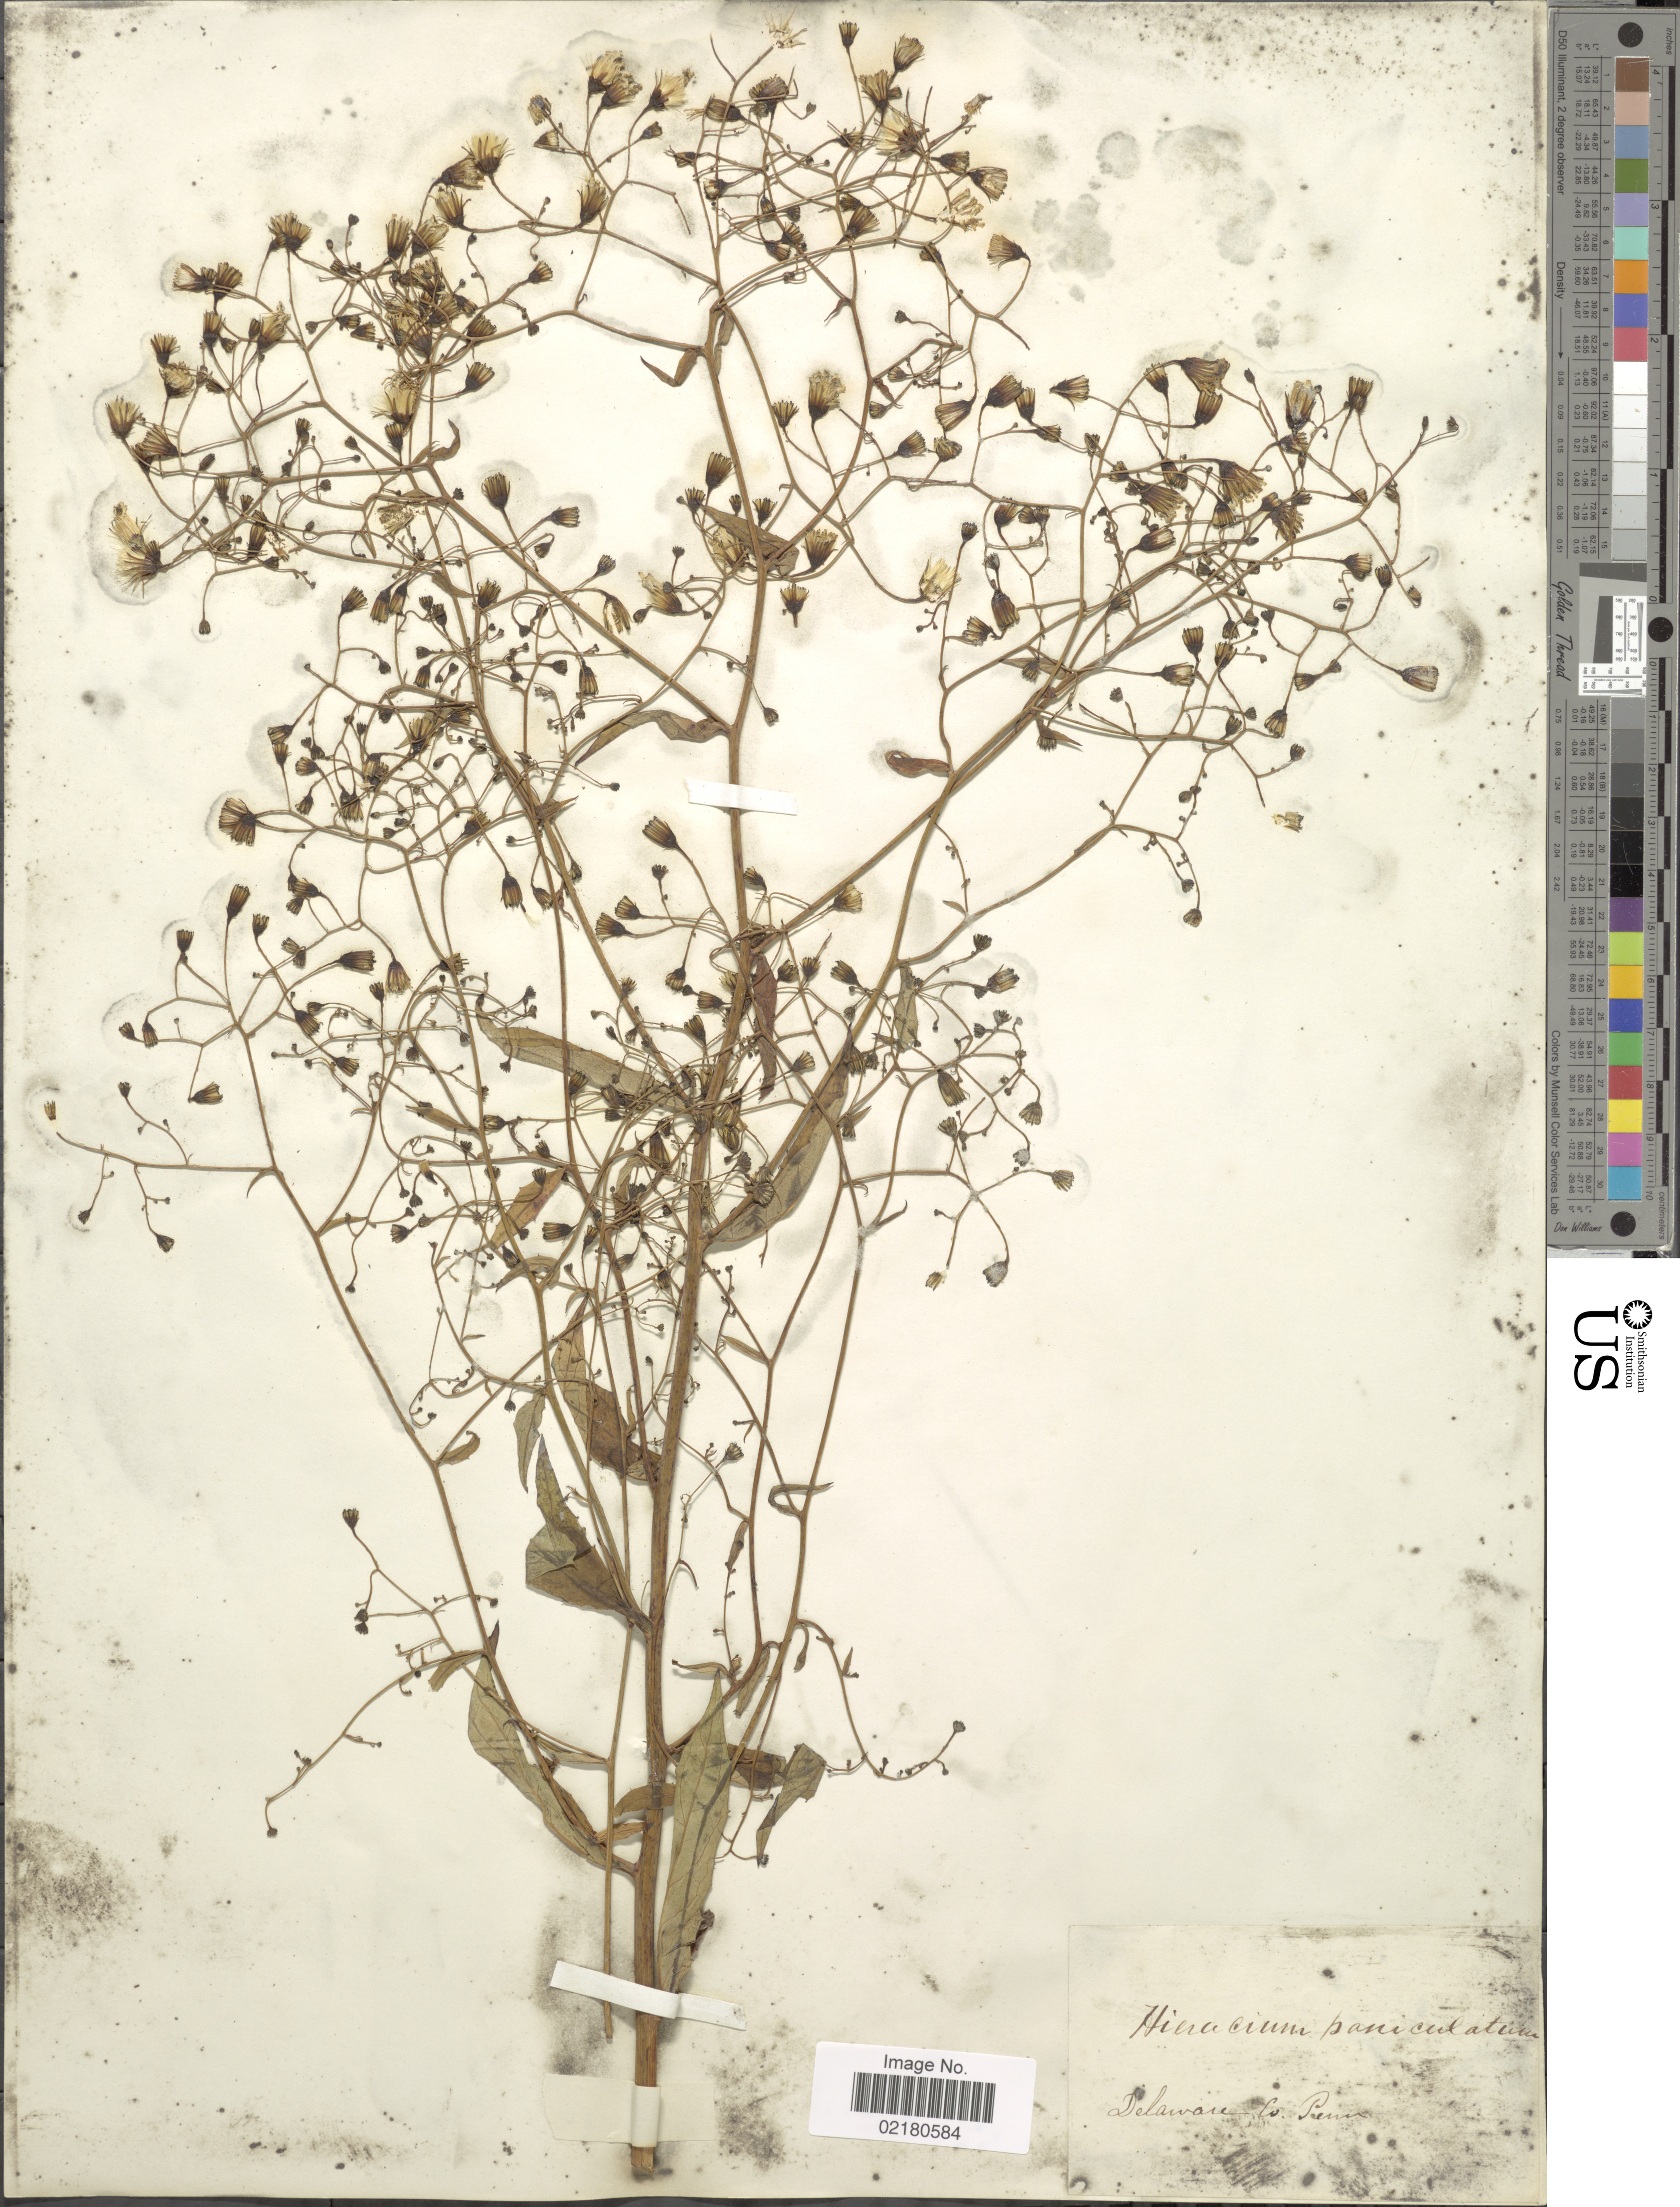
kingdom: Plantae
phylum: Tracheophyta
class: Magnoliopsida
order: Asterales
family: Asteraceae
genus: Hieracium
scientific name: Hieracium paniculatum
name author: L.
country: United States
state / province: Pennsylvania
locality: Delaware County